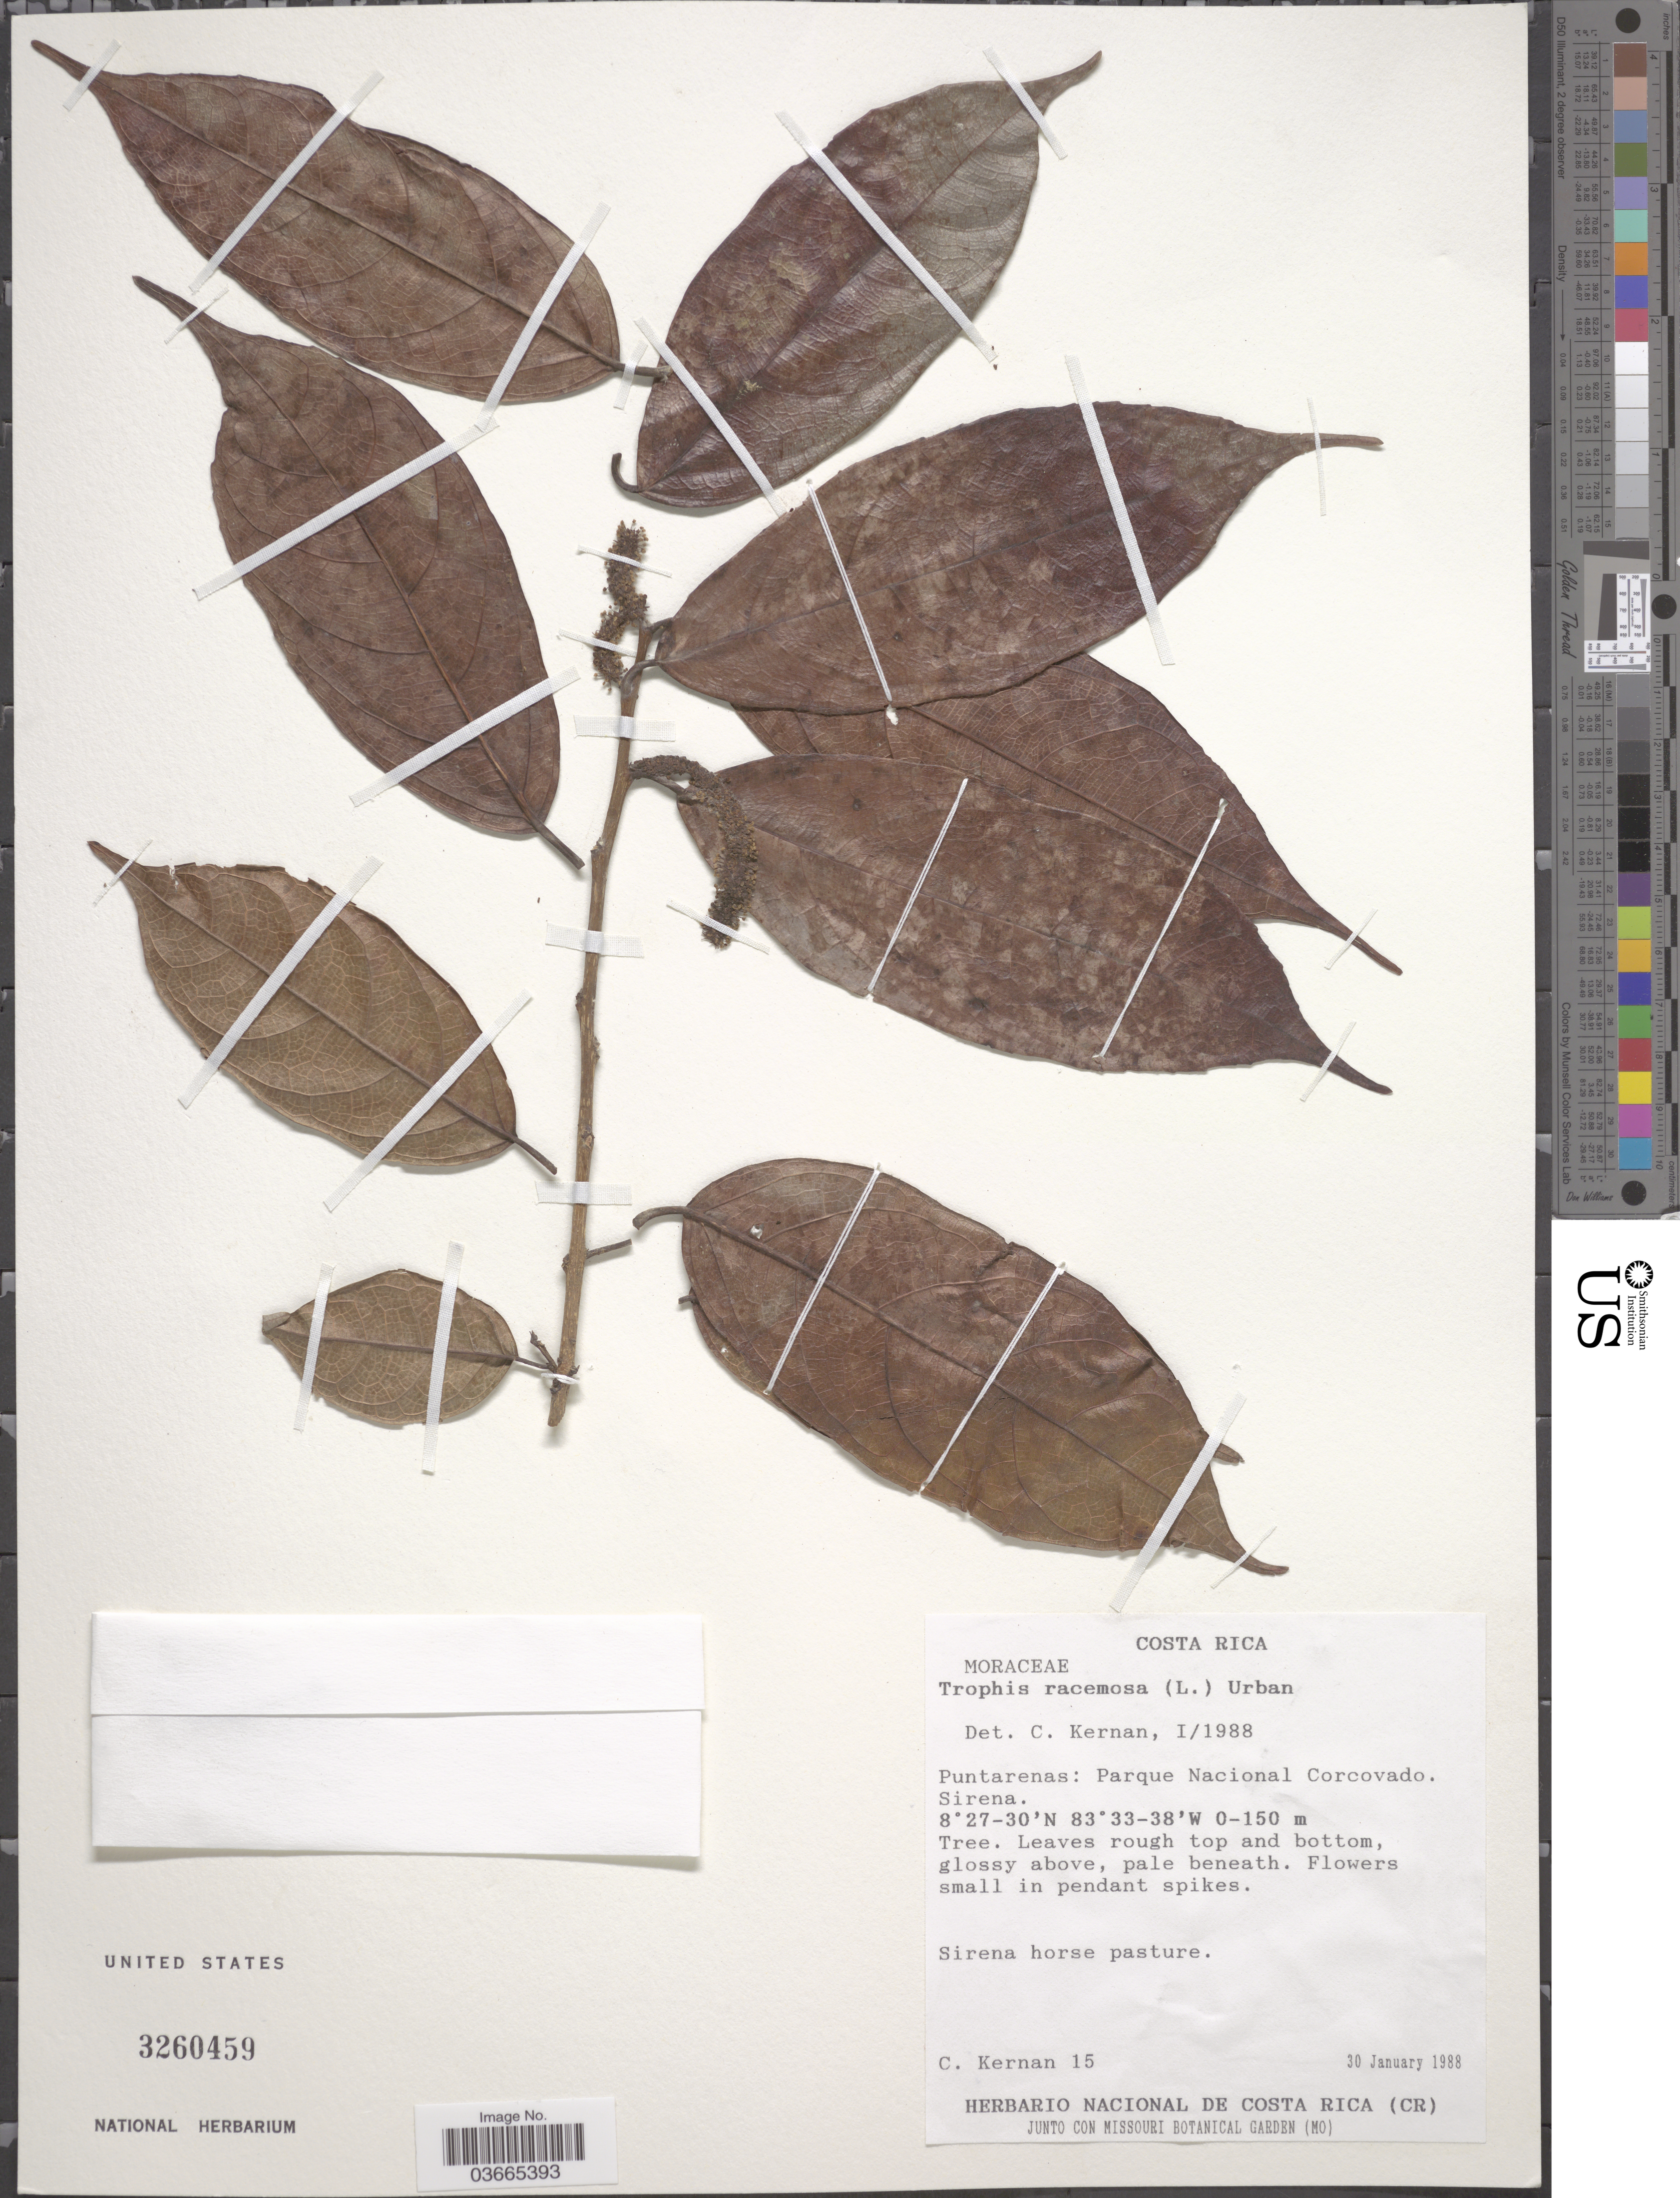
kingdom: Plantae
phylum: Tracheophyta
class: Magnoliopsida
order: Rosales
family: Moraceae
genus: Trophis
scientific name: Trophis racemosa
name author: (L.) Urb.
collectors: C. Kernan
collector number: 15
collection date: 1988-01-30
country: Costa Rica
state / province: Puntarenas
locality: Parque Nacional Corcovado. Sirena.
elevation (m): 0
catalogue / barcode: US 3260459